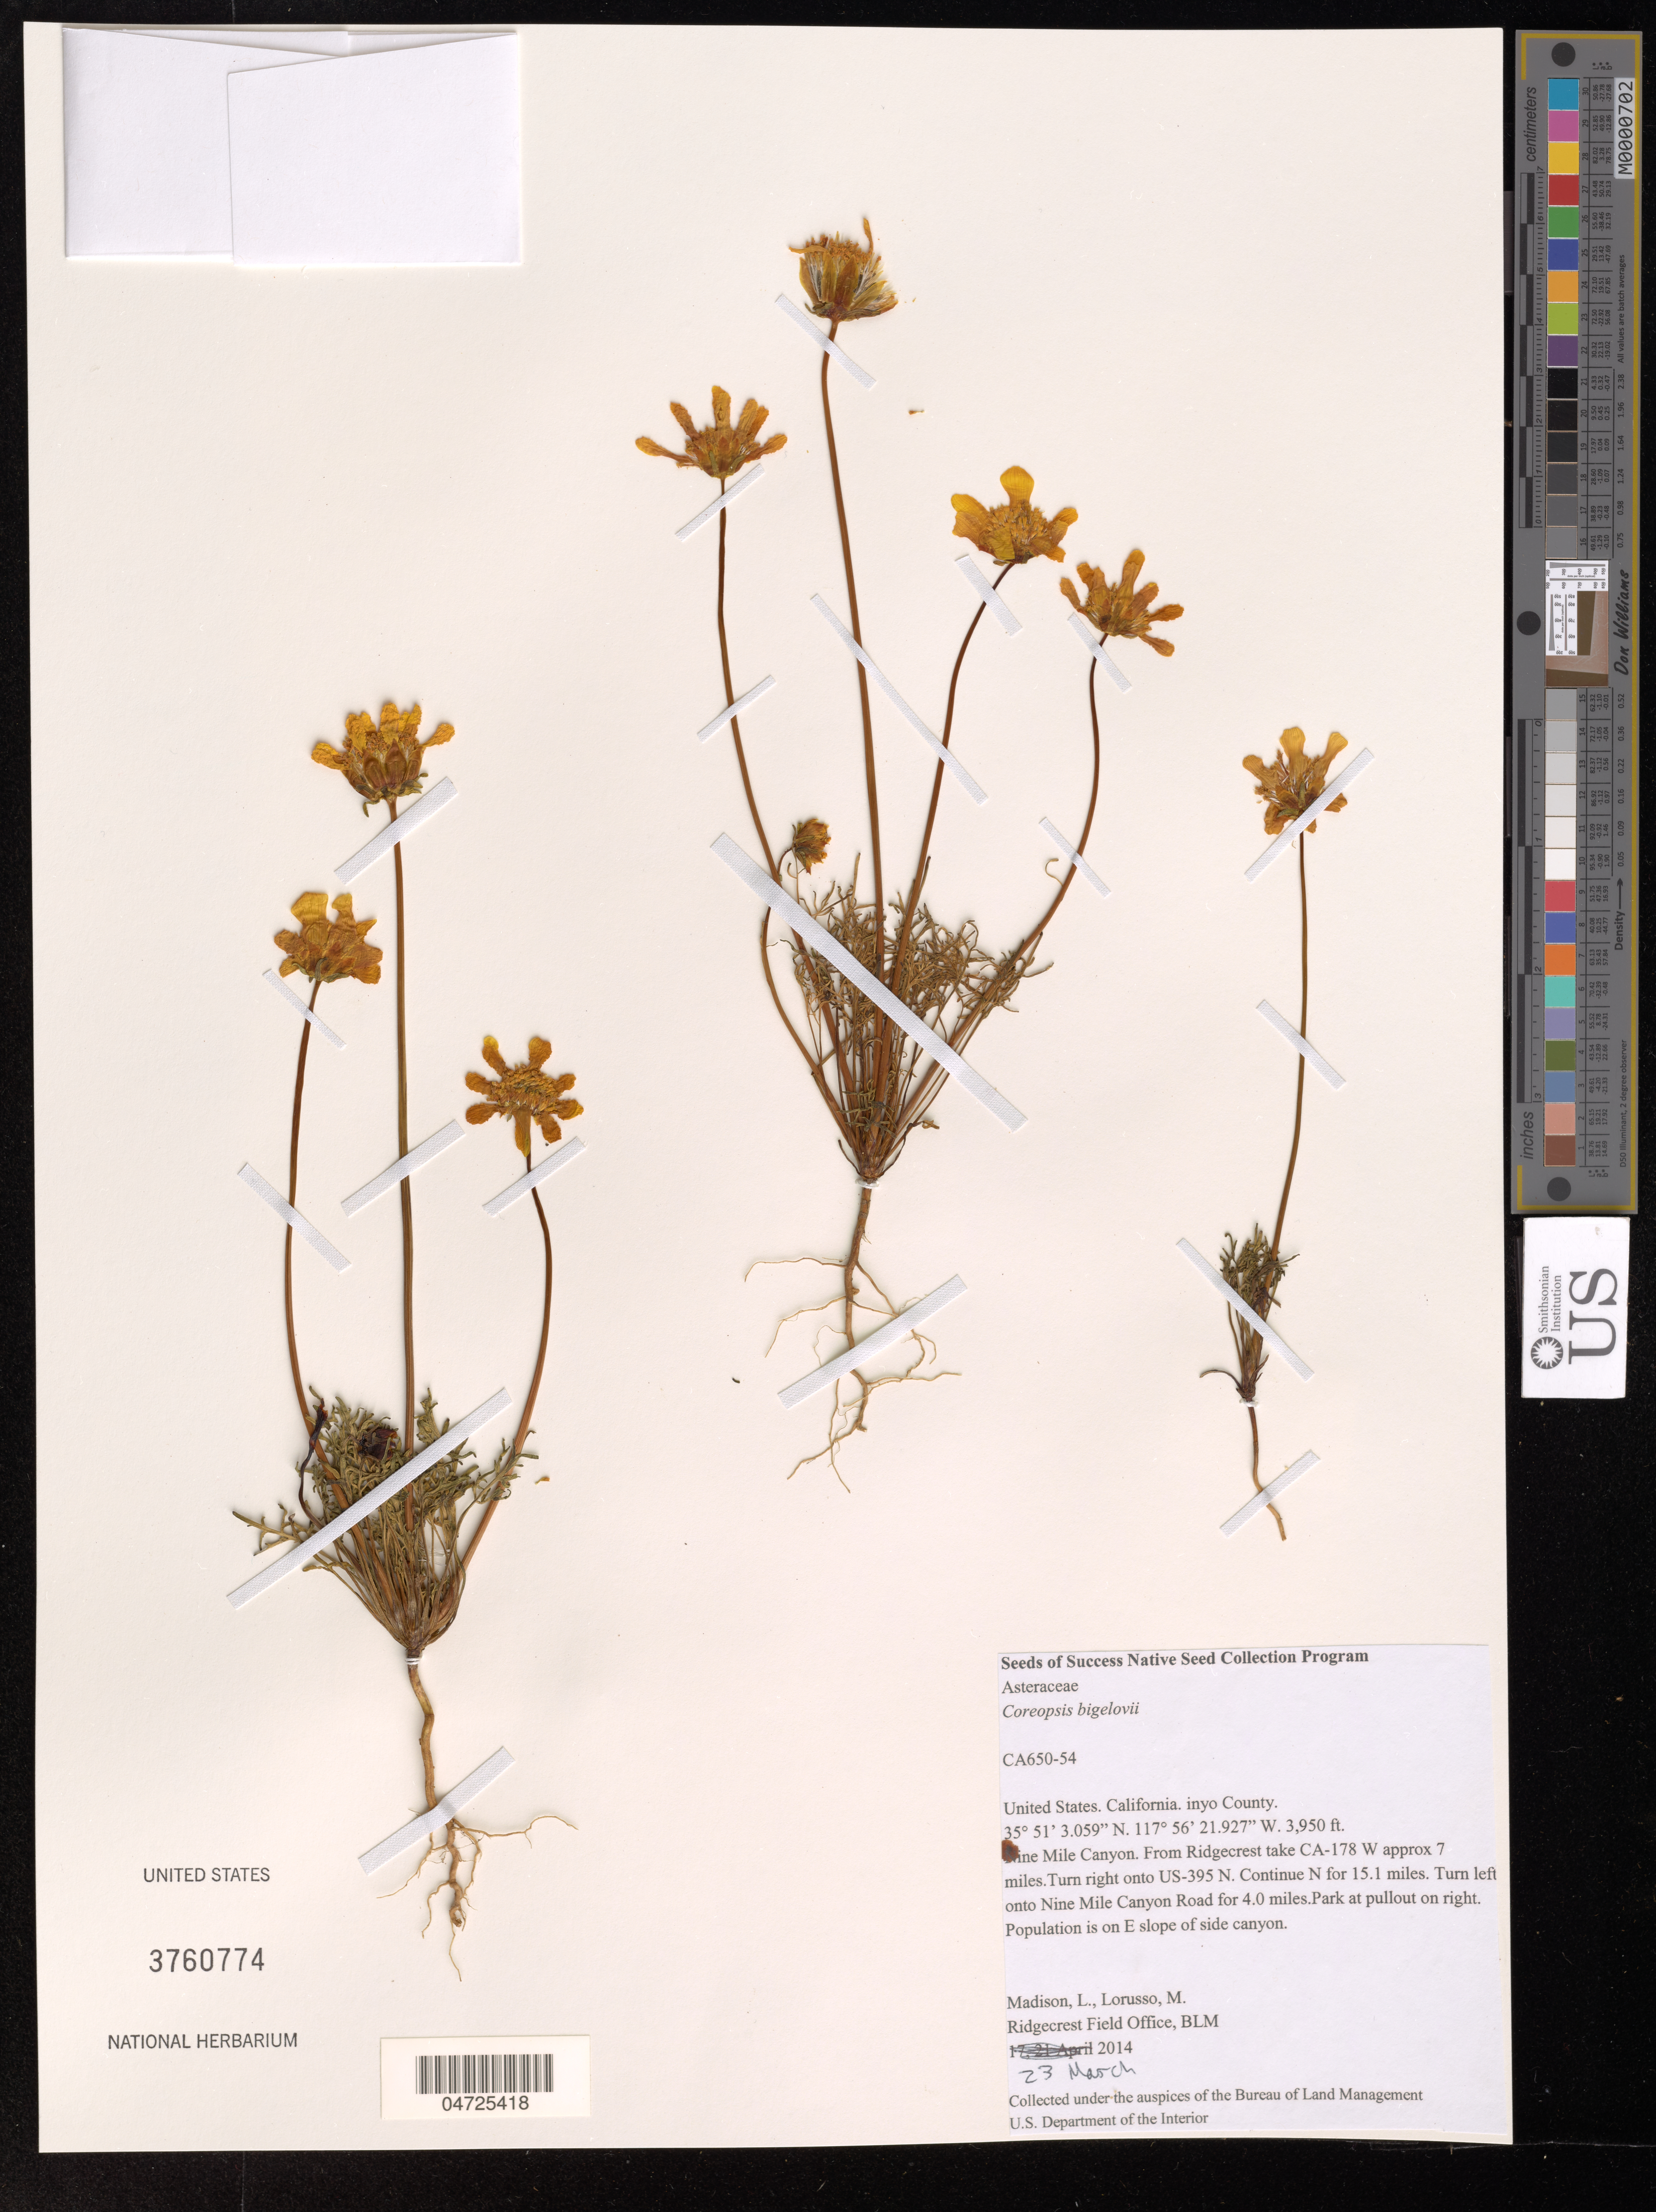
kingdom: Plantae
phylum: Tracheophyta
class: Magnoliopsida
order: Asterales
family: Asteraceae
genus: Coreopsis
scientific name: Coreopsis bigelovii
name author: (A. Gray) Voss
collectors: L. Madison & M. Lorusso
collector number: CA650-54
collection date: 2014-03-23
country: United States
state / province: California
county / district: Inyo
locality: Inyo County. !ine Mile Canyon. From Ridgecrest take CA-178 W approx 7 miles. Turn right onto US-395 N. Continue N for 15.1 miles. Turn left onto Nine Mile Canyon Road for 4.0 miles. Park at pullout on right. Population is on E slope of side canyon.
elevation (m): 1204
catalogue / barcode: US 3760774